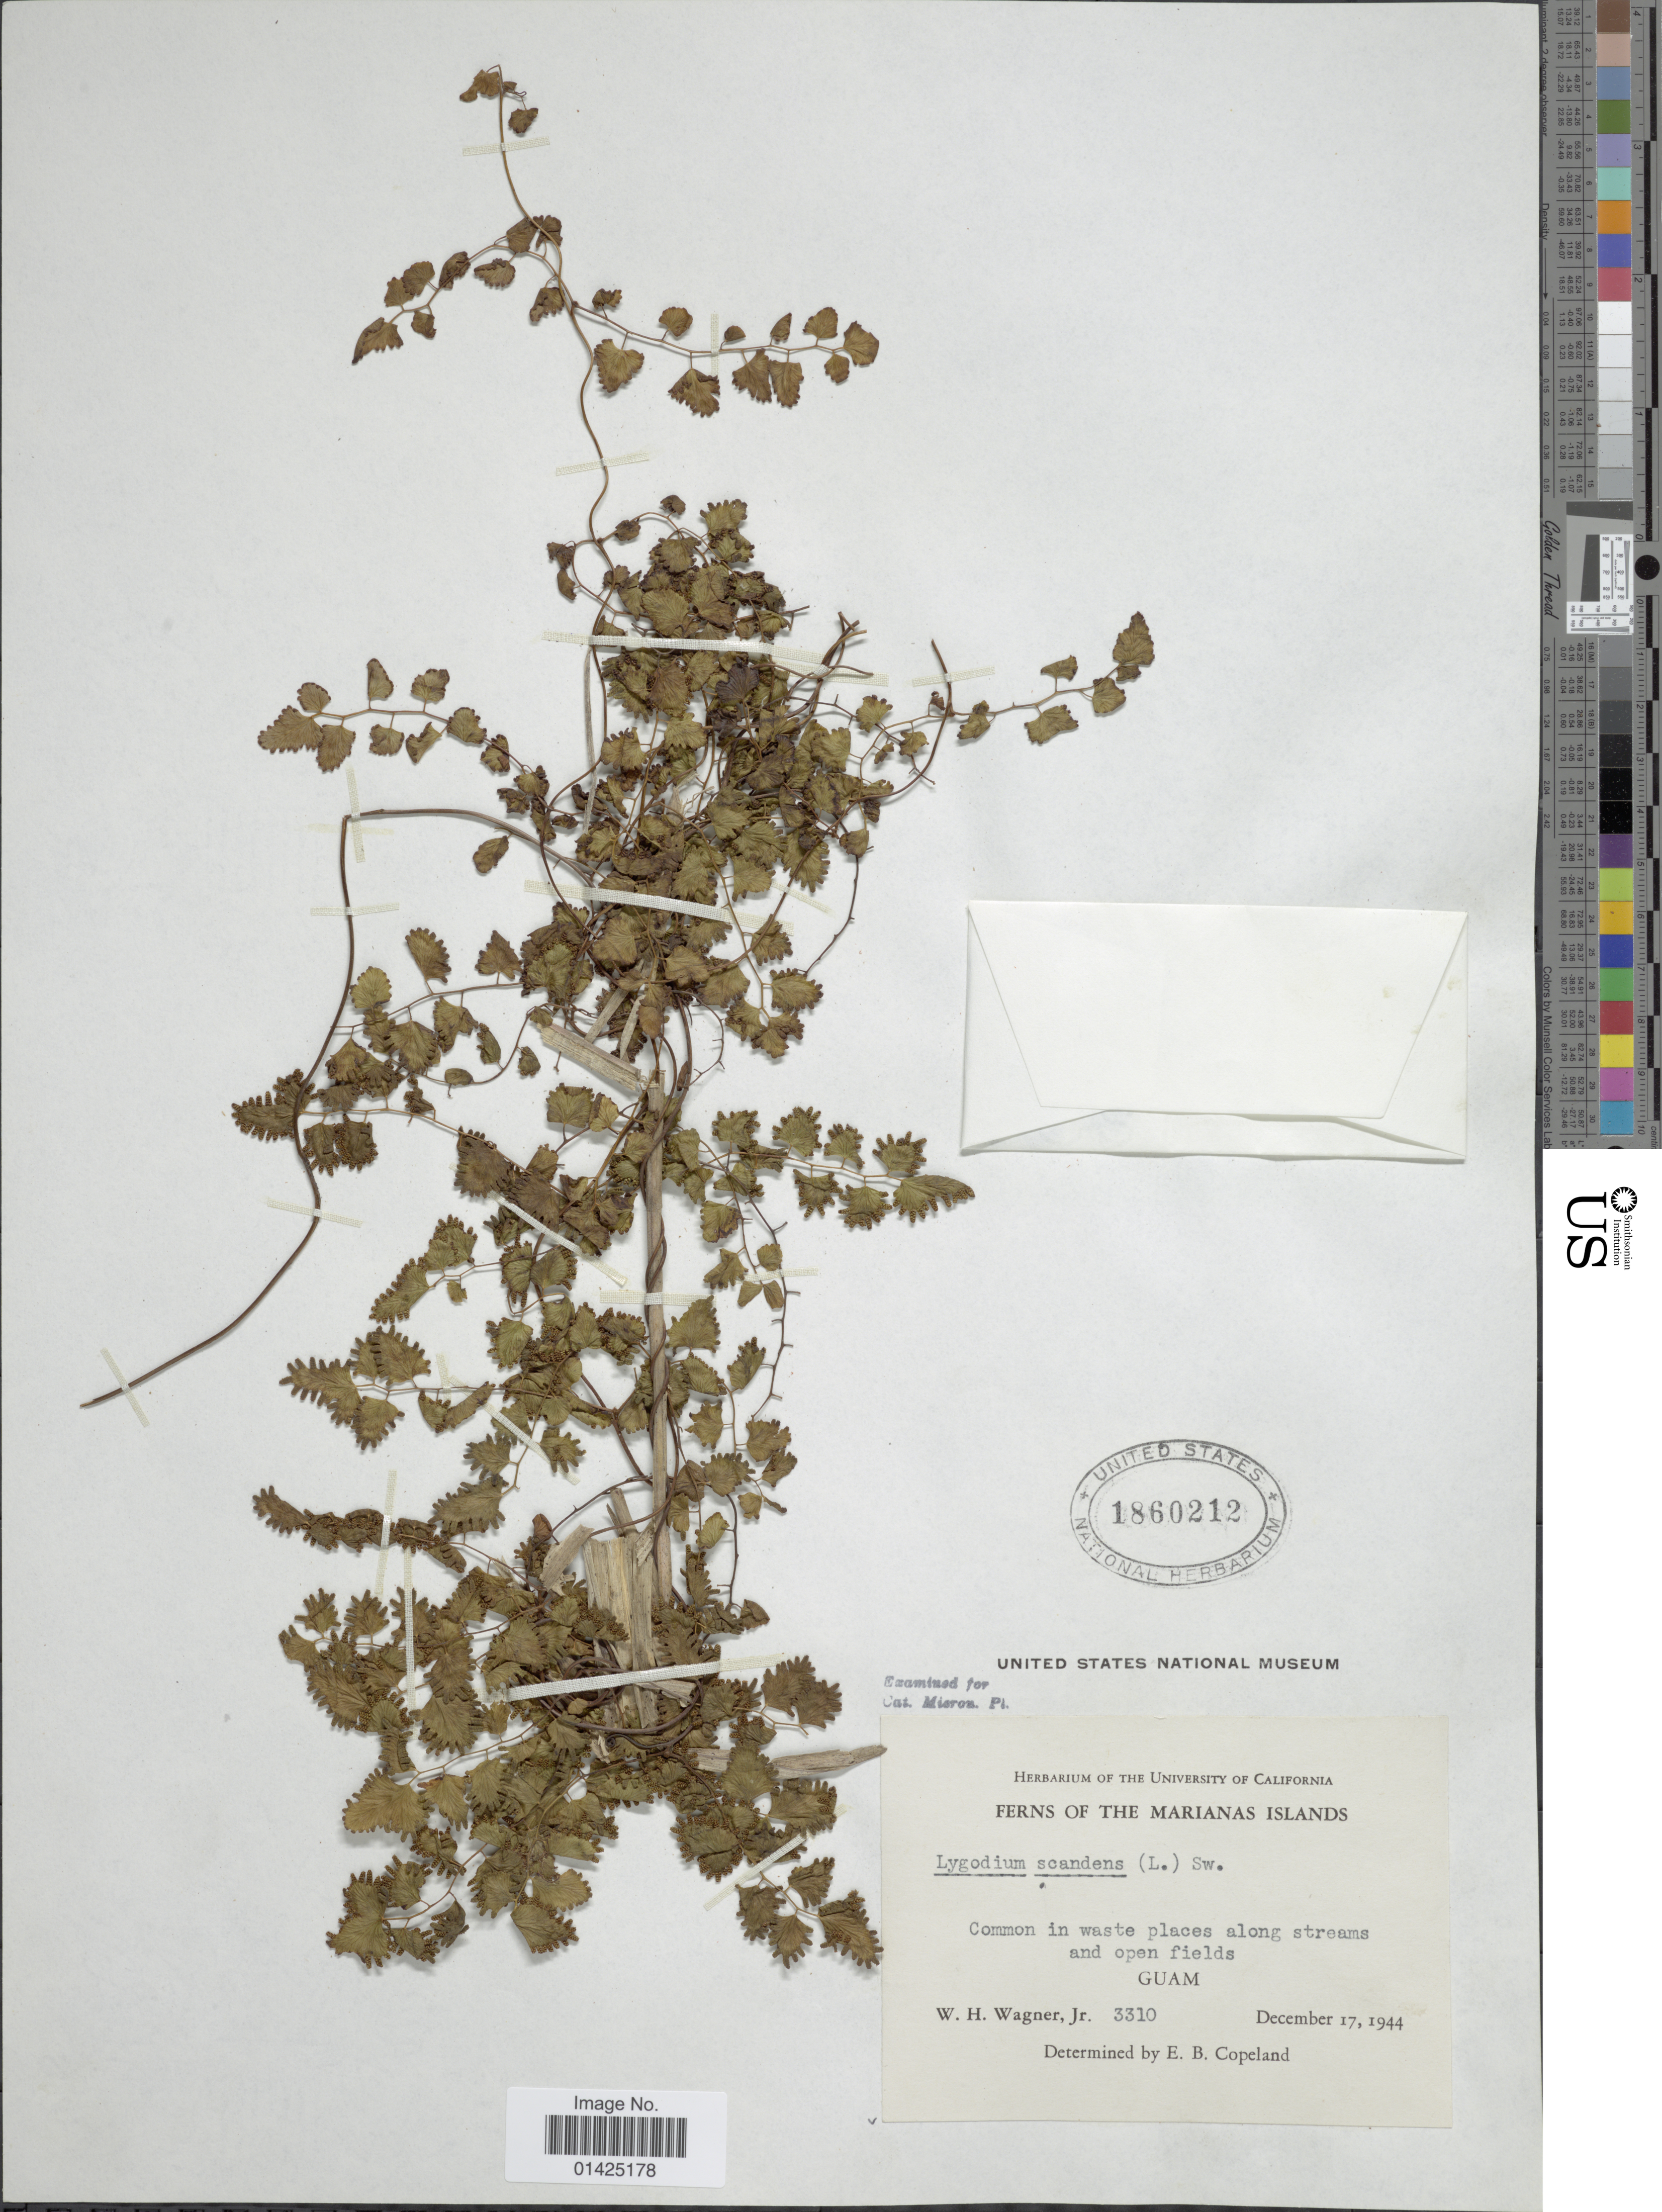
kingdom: Plantae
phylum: Tracheophyta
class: Polypodiopsida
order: Schizaeales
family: Lygodiaceae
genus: Lygodium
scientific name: Lygodium microphyllum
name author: (Cav.) R. Br.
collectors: W. H. Wagner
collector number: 3310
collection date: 1944-12-17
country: Guam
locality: Ferns of the Marianas Islands, Common in waste place along streams and open fields.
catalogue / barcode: US 1860212